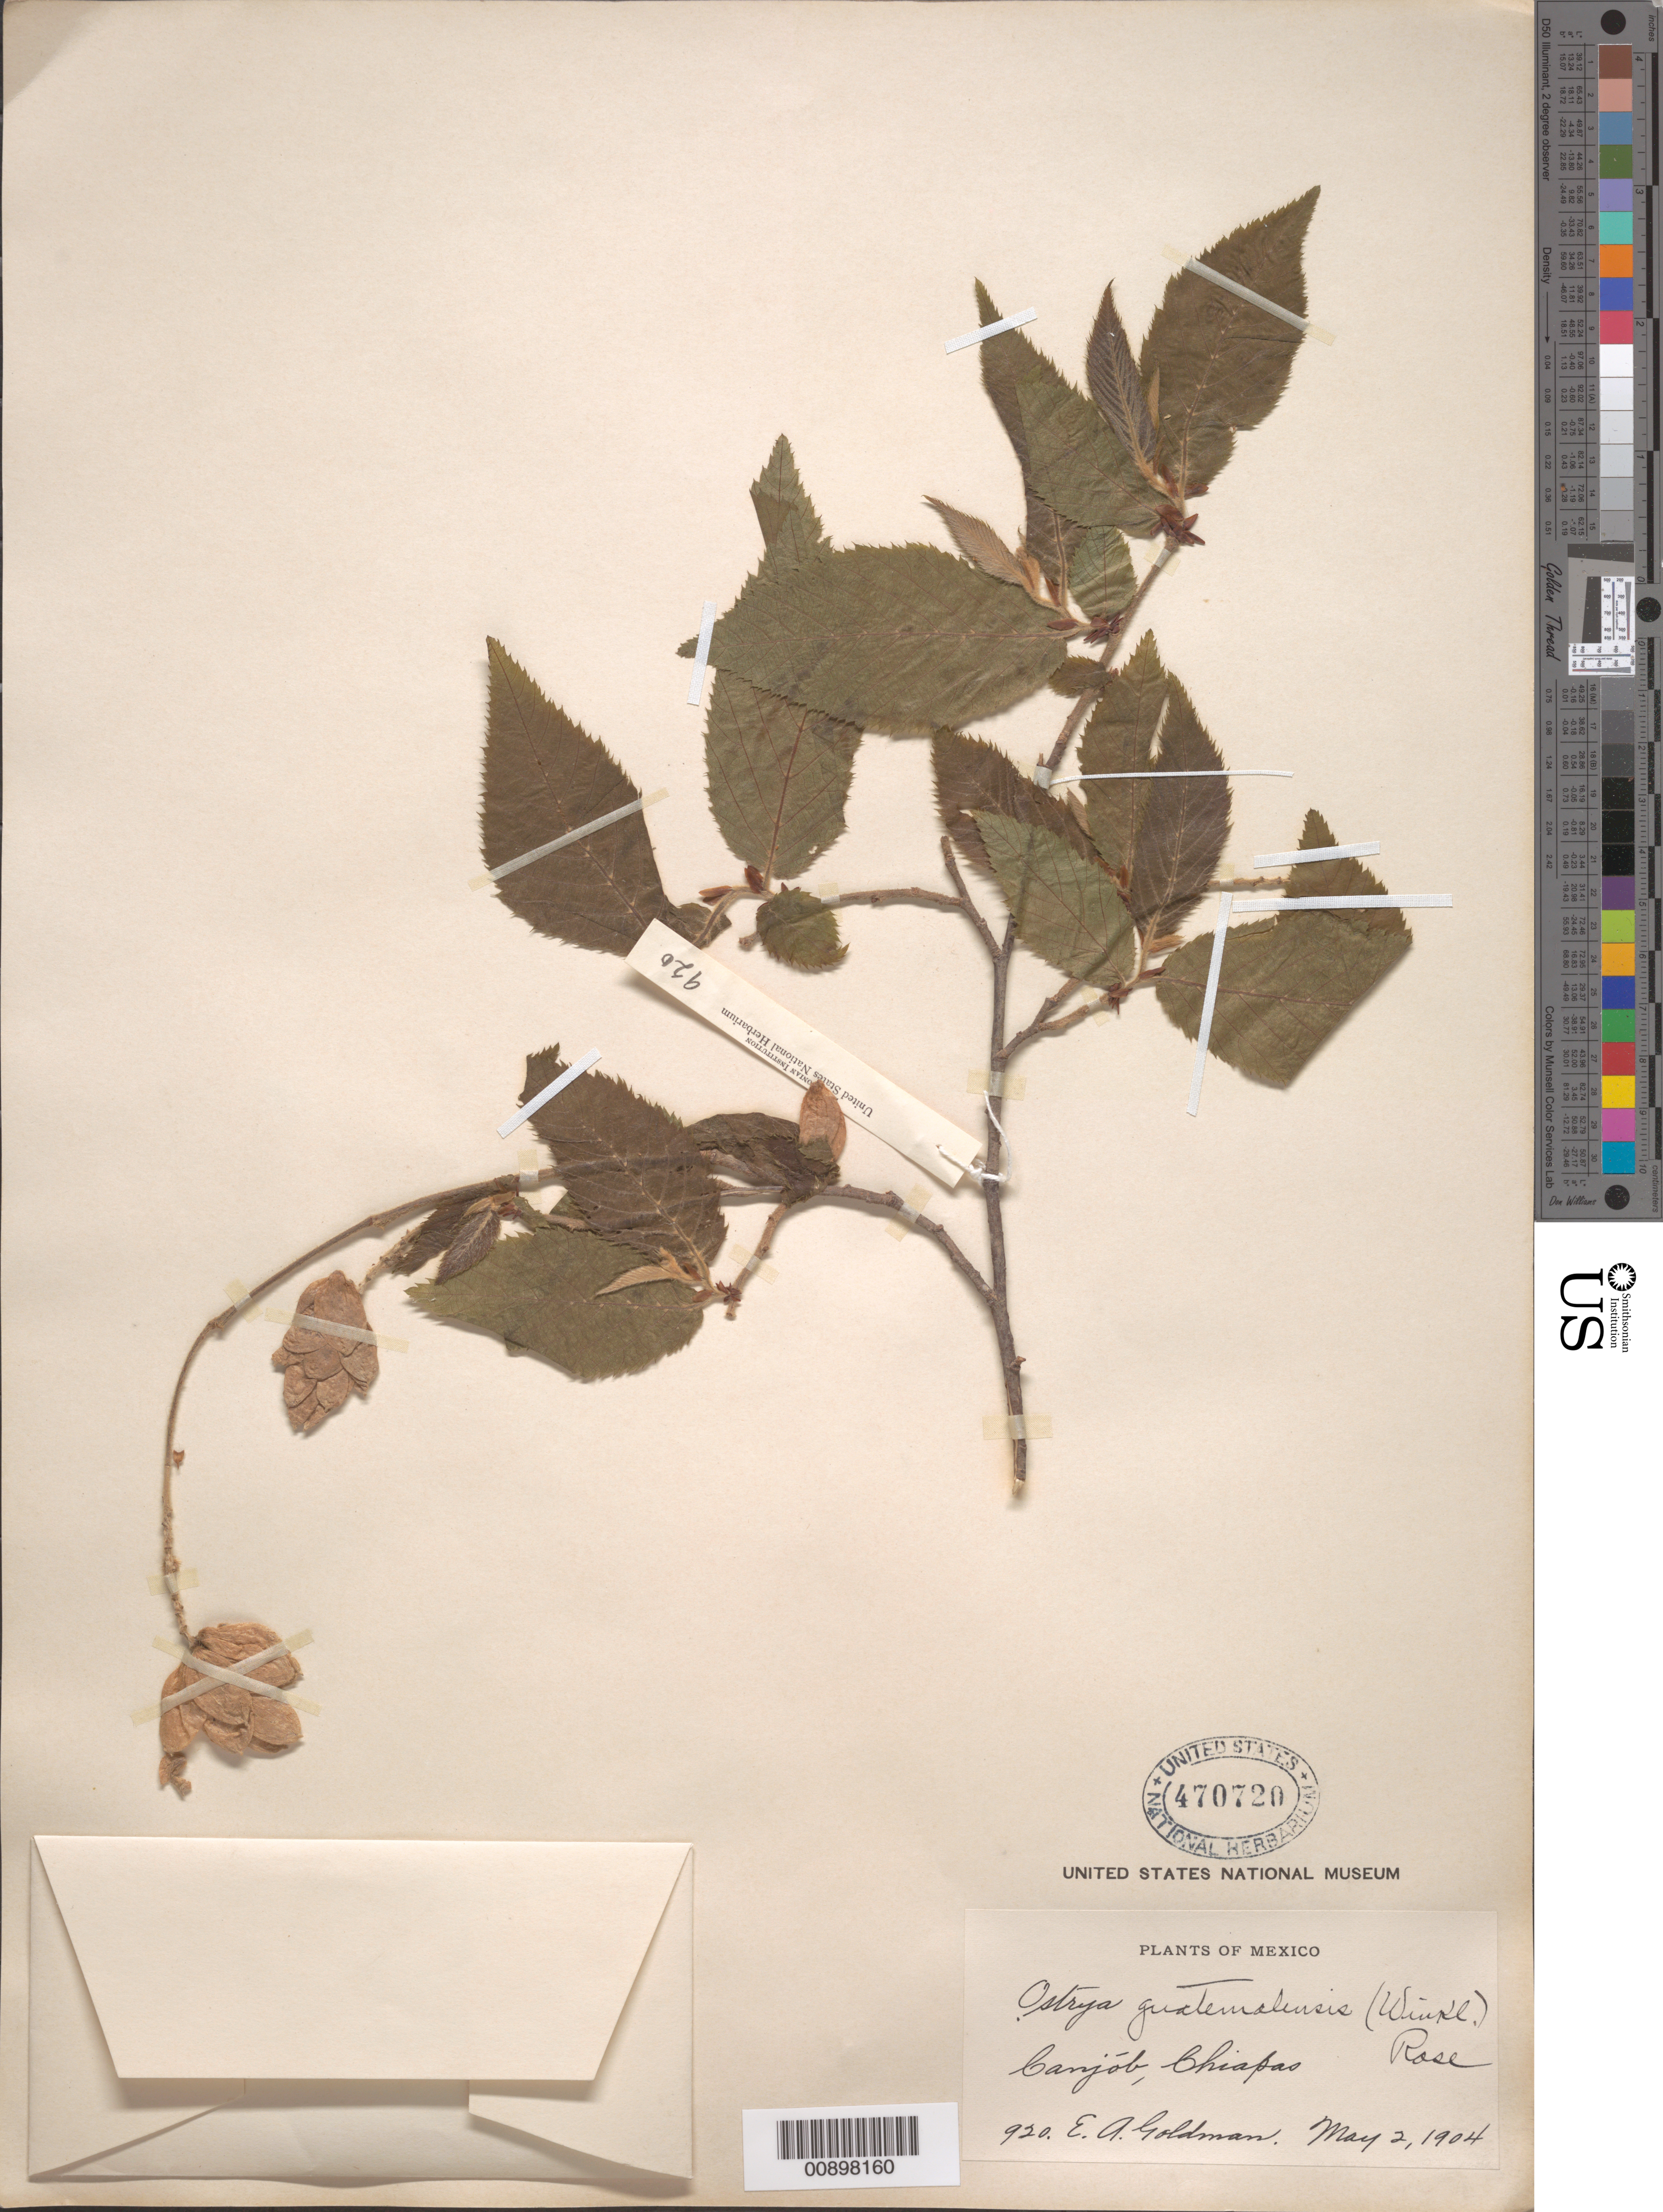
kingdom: Plantae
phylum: Tracheophyta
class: Magnoliopsida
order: Fagales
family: Betulaceae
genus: Ostrya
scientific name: Ostrya guatemalensis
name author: (H.J.P. Winkl.) Rose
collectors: E. A. Goldman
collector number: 920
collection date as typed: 02 May 1904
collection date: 1904-05-02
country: Mexico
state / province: Chiapas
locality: Canjób, Chiapas.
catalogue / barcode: US 470720